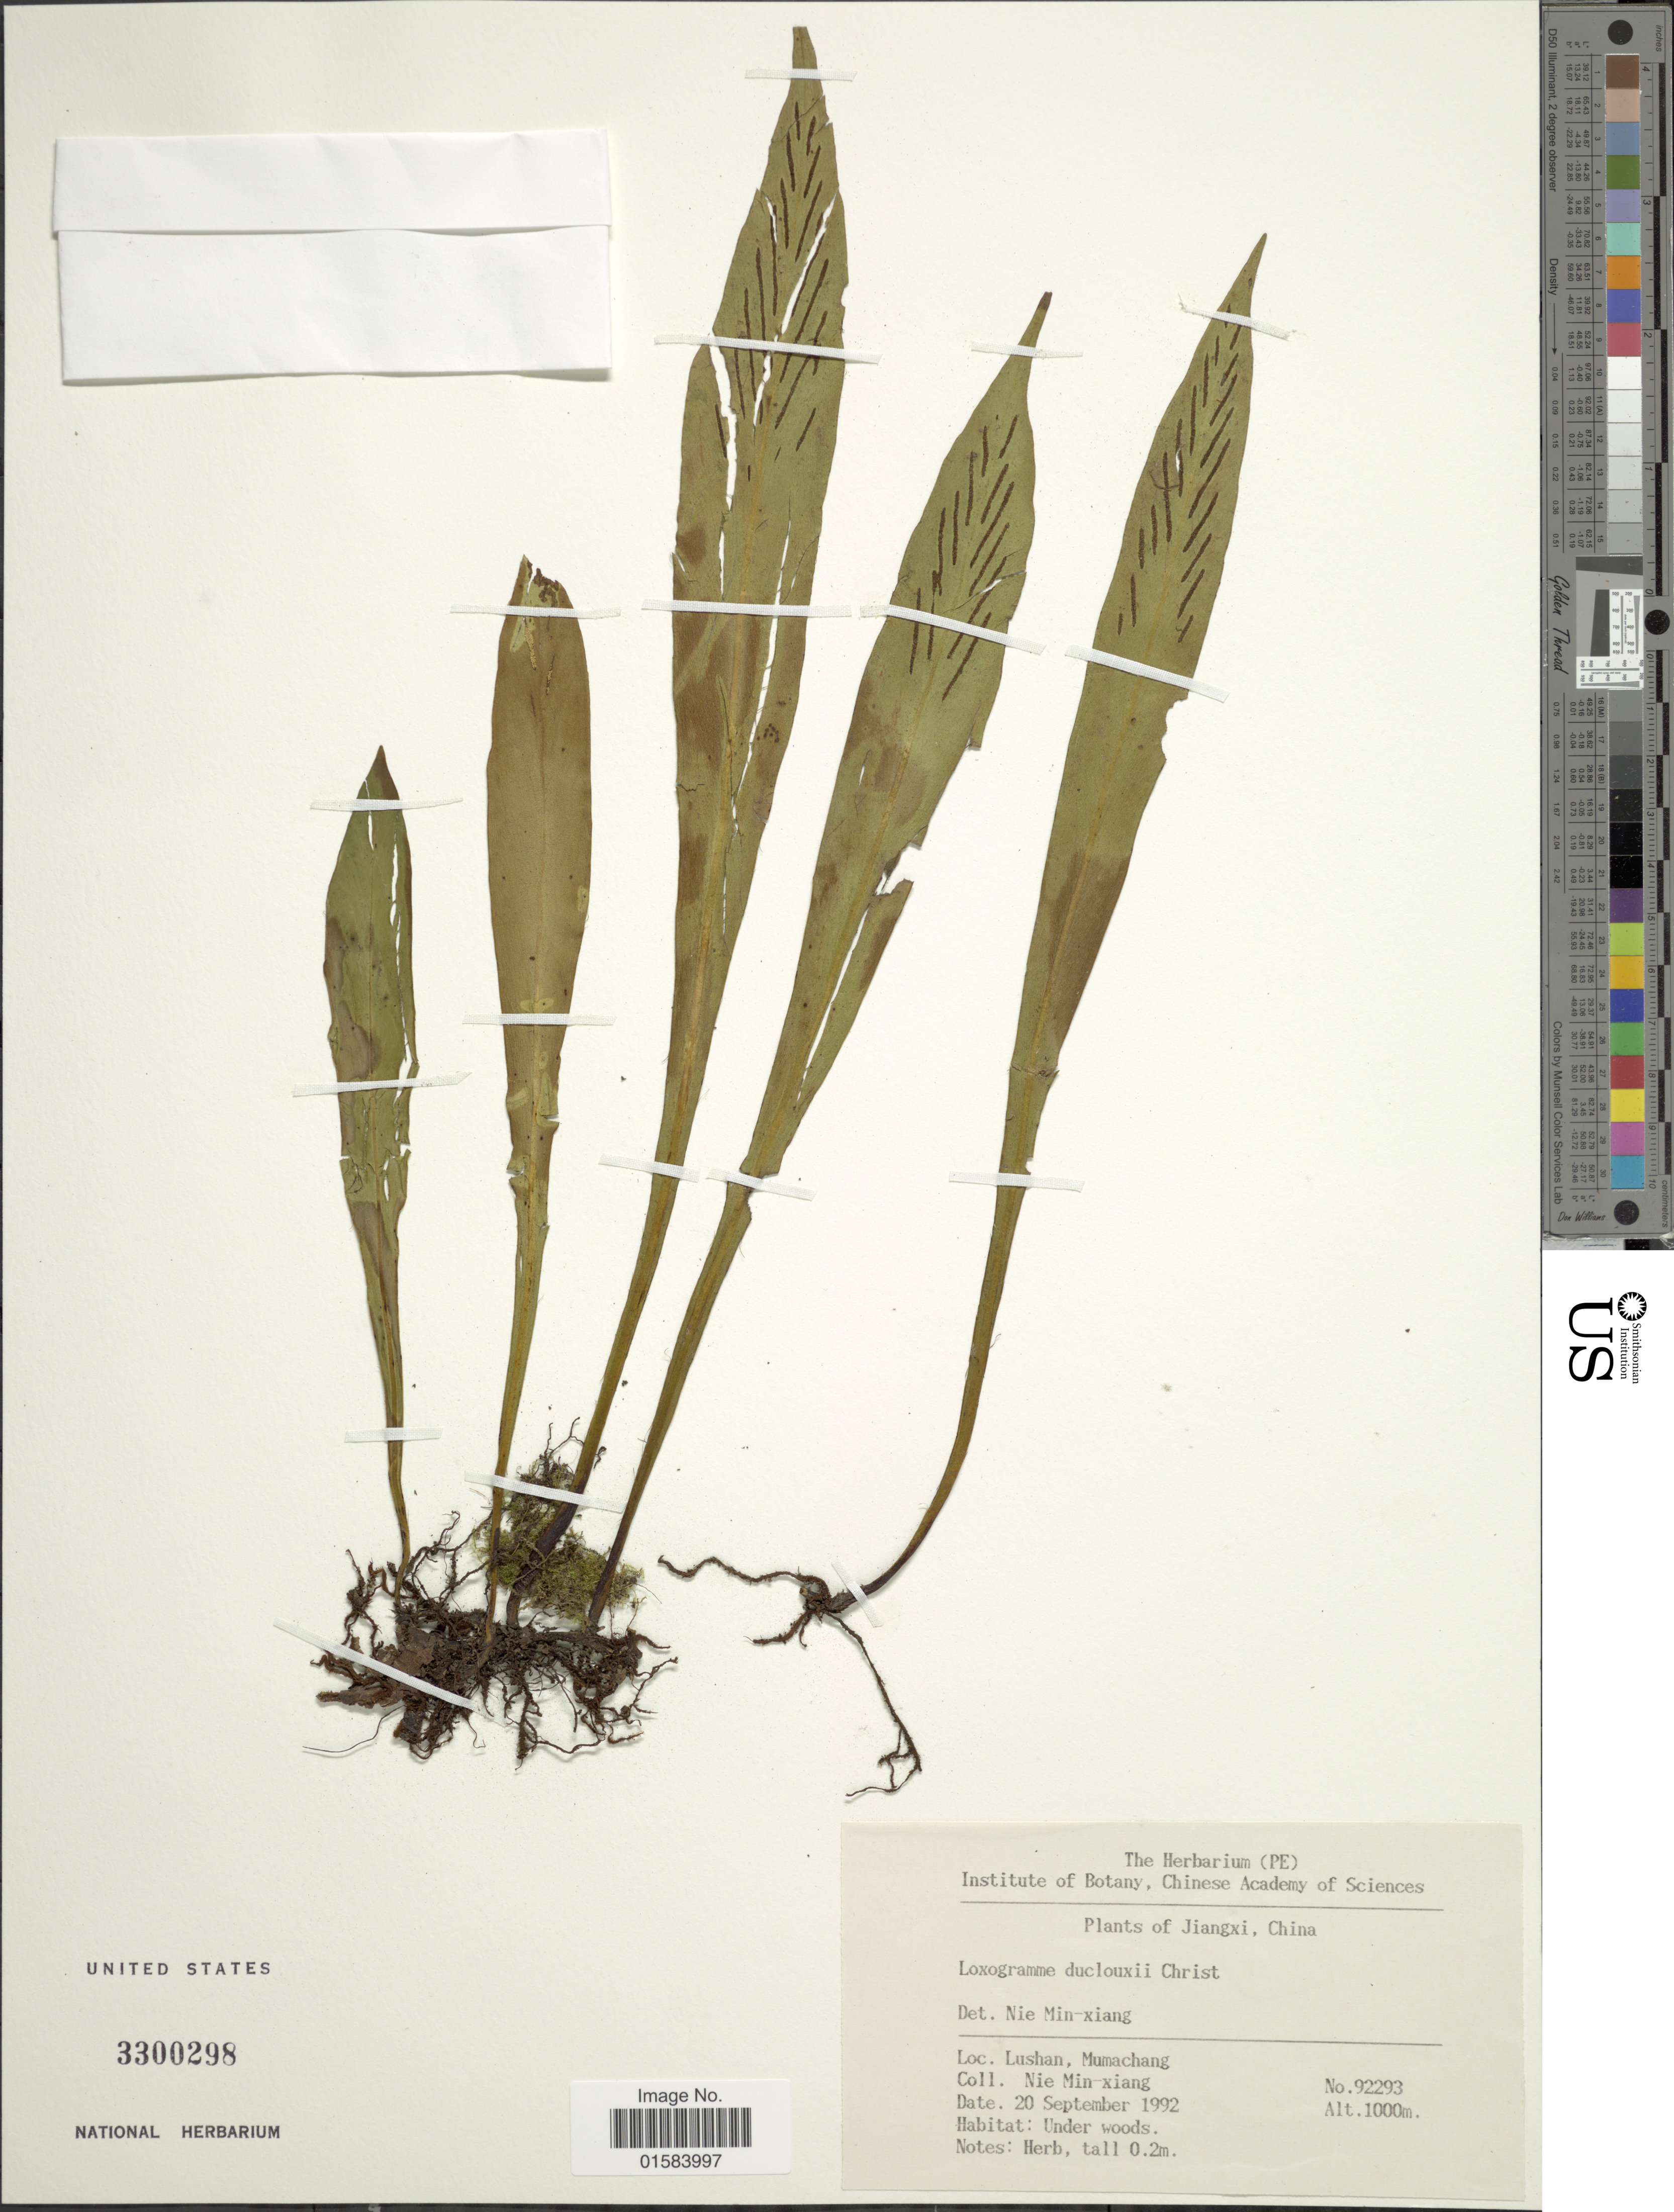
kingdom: Plantae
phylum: Tracheophyta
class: Polypodiopsida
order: Polypodiales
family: Polypodiaceae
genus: Loxogramme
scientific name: Loxogramme duclouxii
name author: Christ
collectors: M. Nie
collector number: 92293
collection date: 1992-09-20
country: China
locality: Lushan, Mumachang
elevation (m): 1000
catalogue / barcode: US 3300298